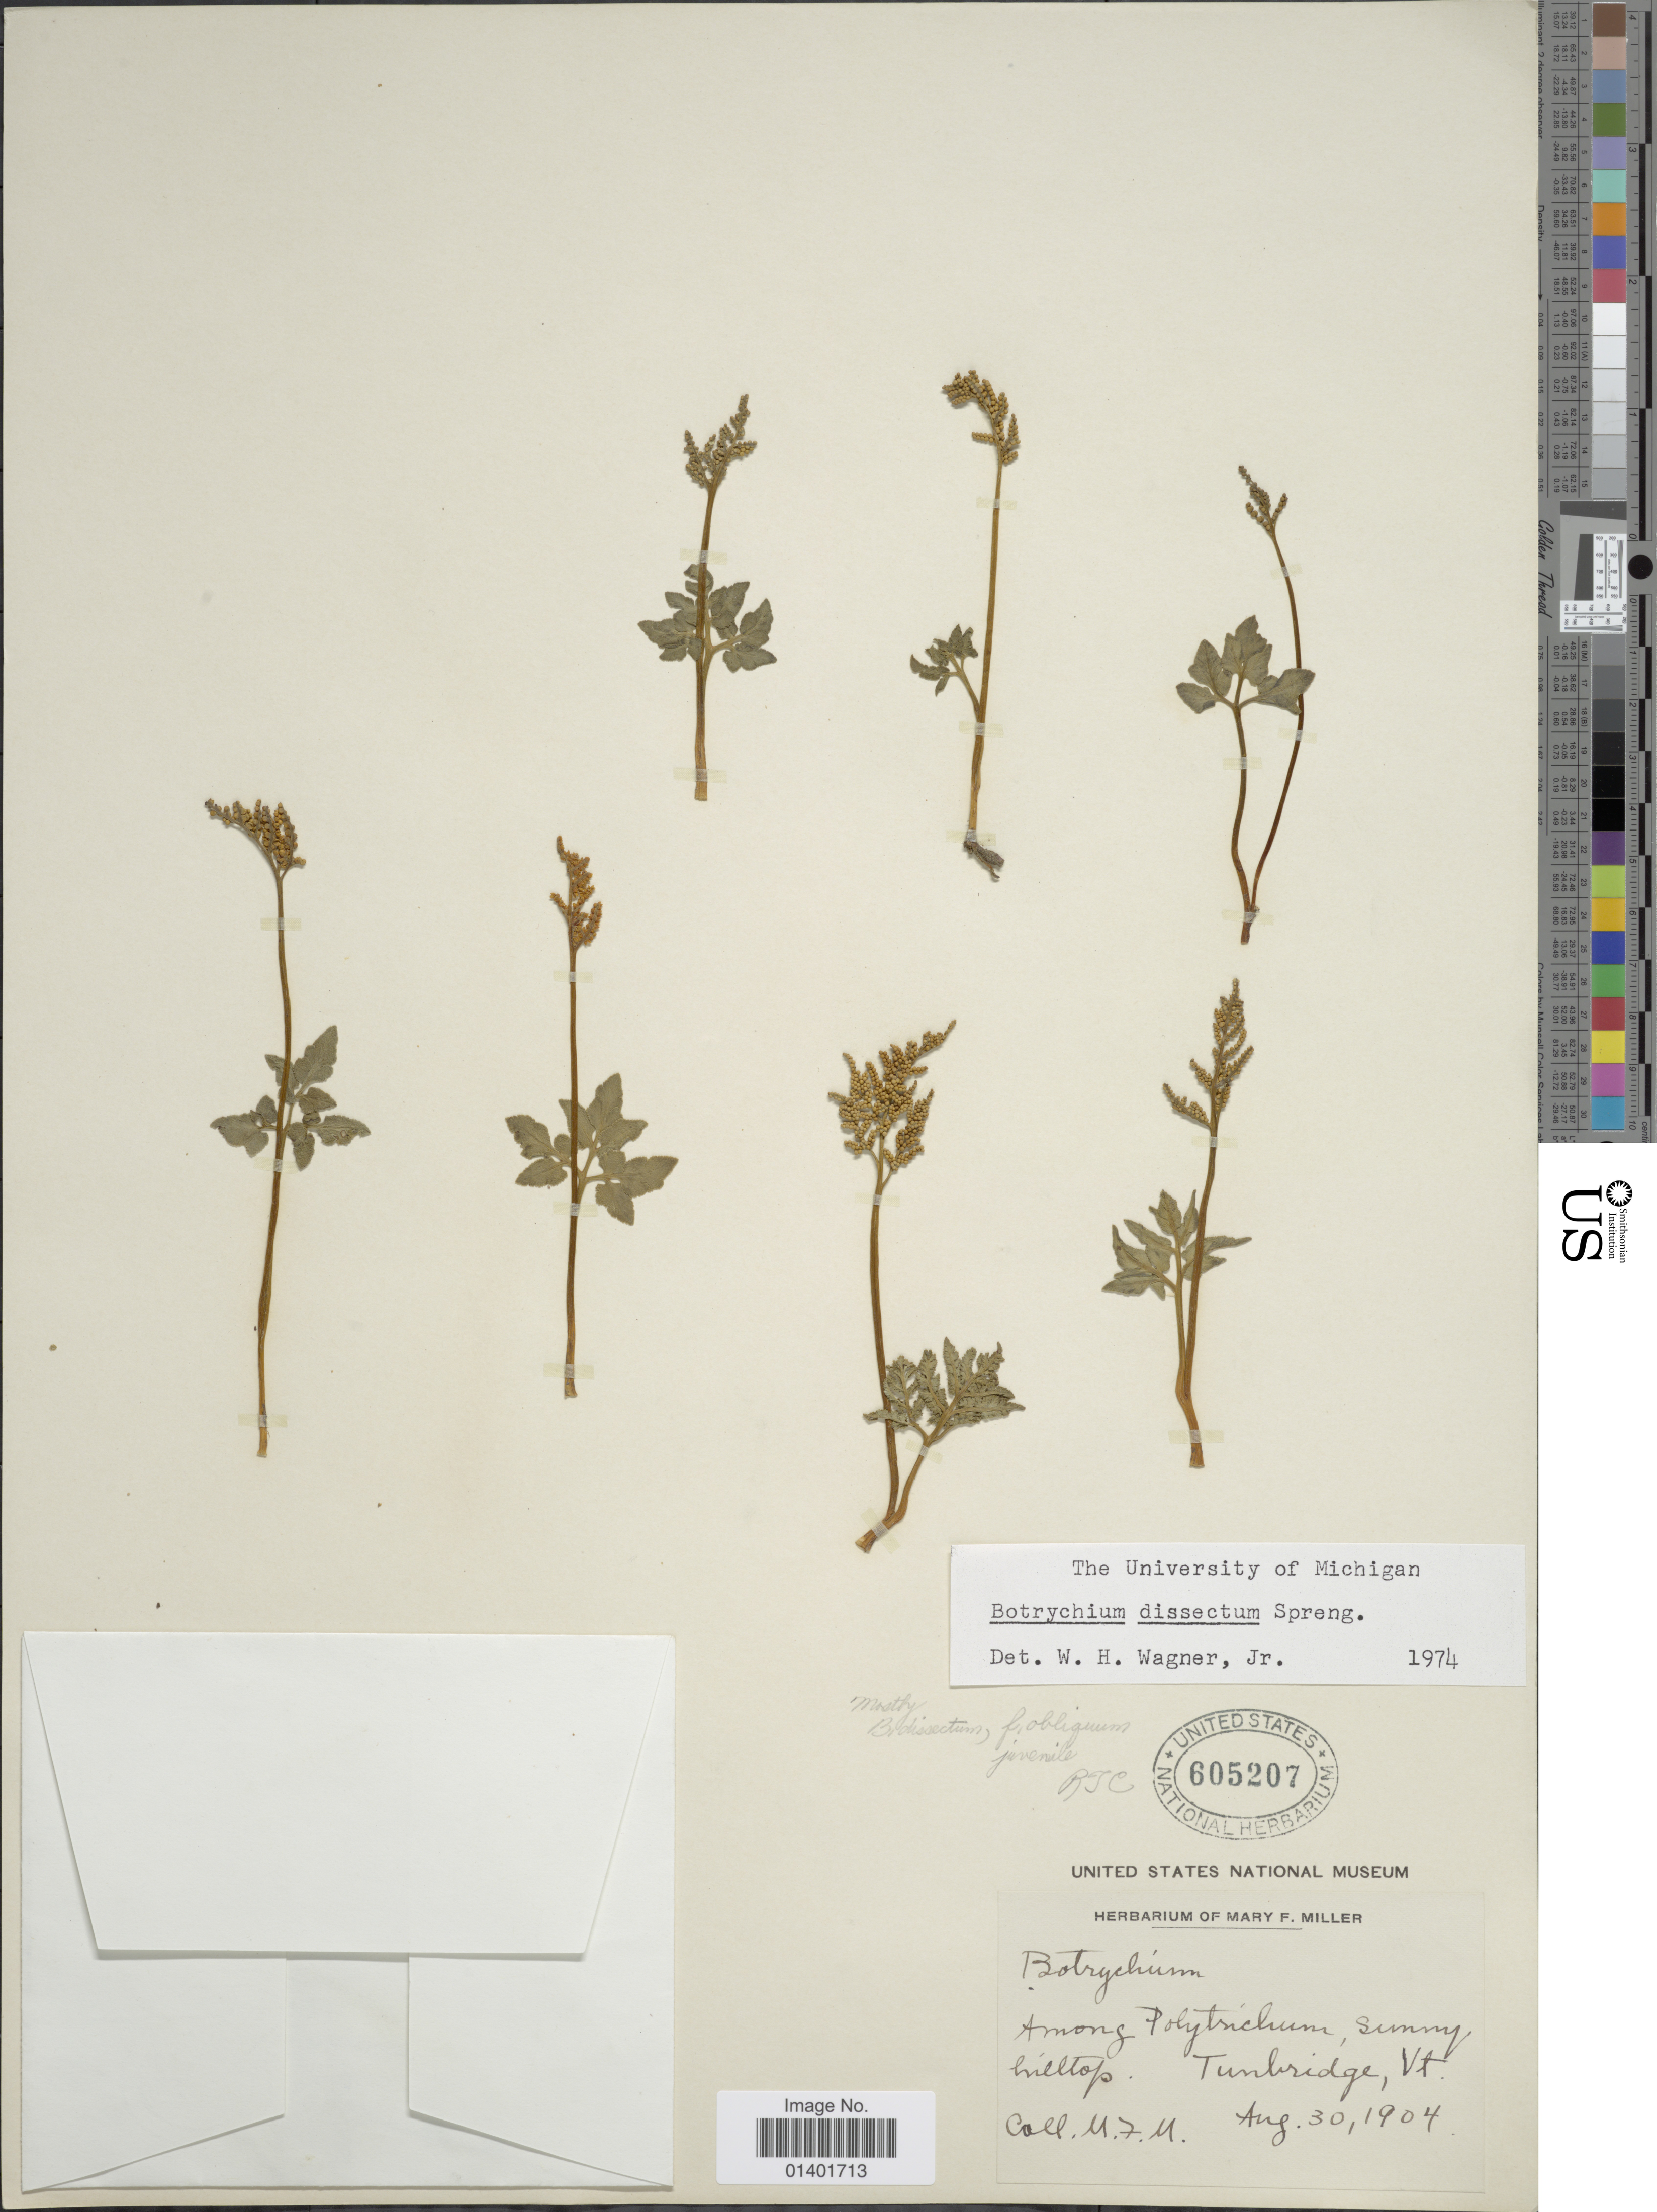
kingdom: Plantae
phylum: Tracheophyta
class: Polypodiopsida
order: Ophioglossales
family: Ophioglossaceae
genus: Botrychium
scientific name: Botrychium dissectum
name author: Spreng.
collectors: M. F. Miller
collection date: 1904-08-30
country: United States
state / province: Vermont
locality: Tunbridge.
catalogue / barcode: US 605207